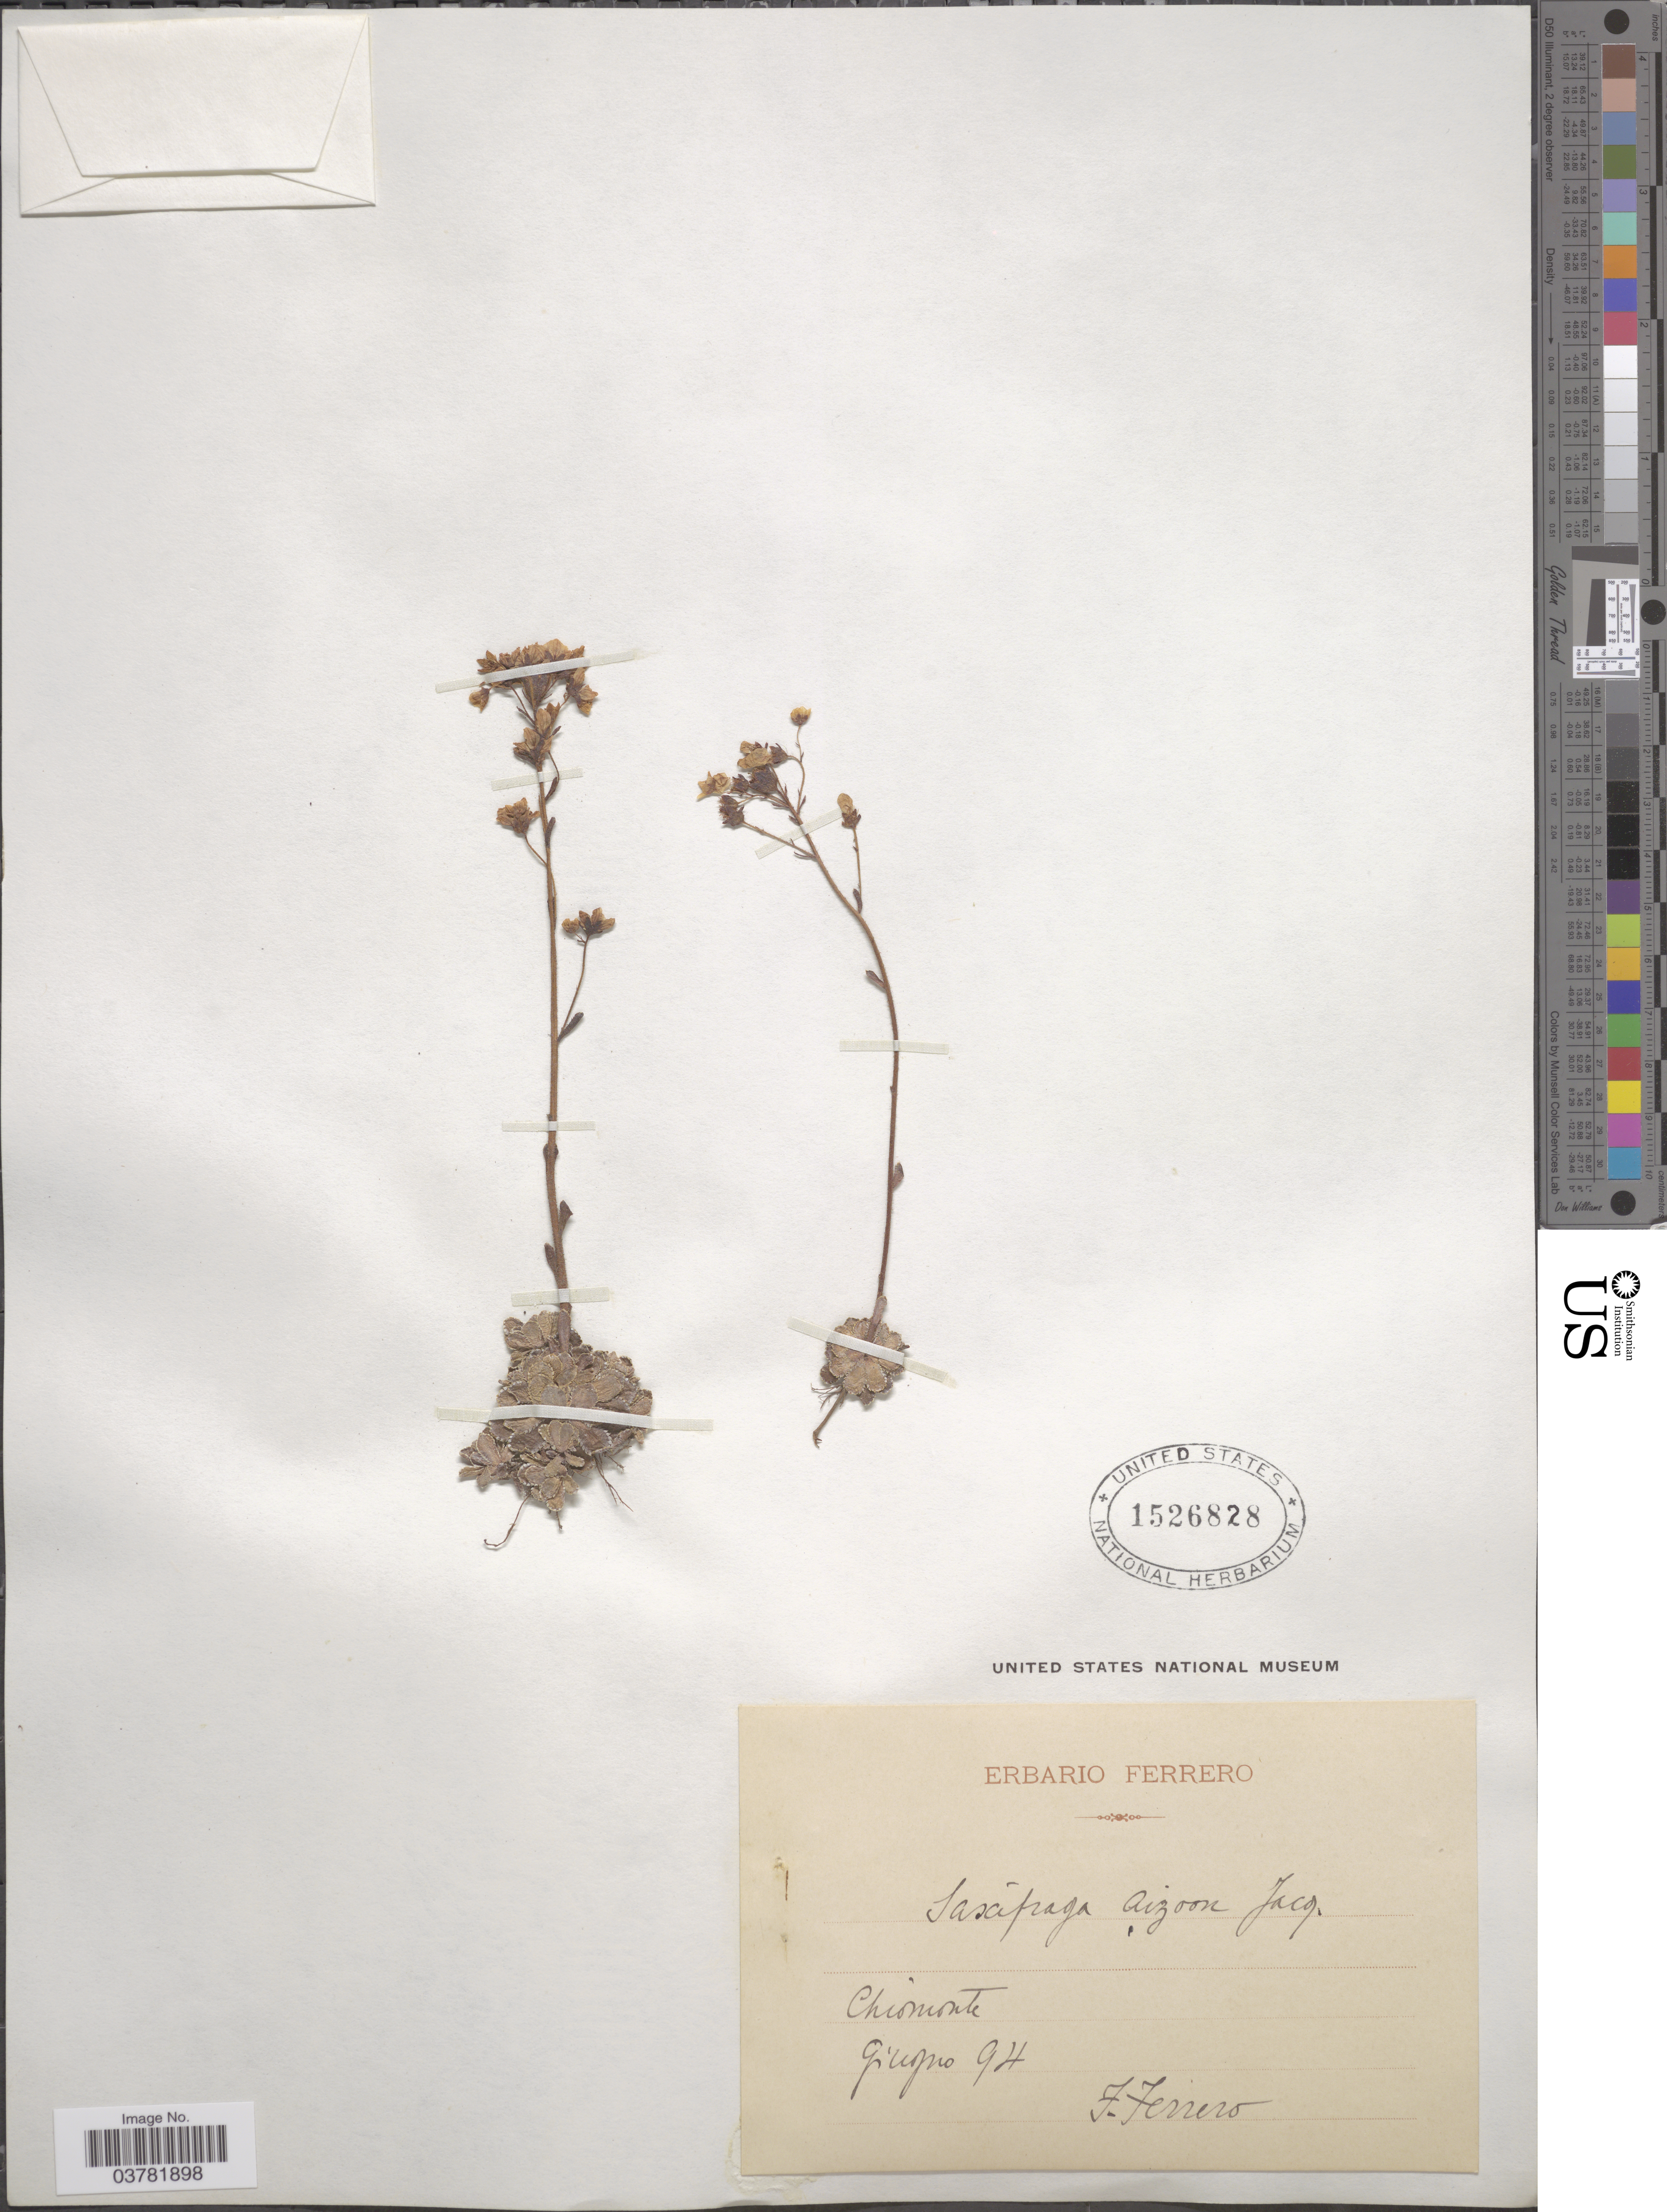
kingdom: Plantae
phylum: Tracheophyta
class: Magnoliopsida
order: Saxifragales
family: Saxifragaceae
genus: Saxifraga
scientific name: Saxifraga aizoon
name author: Jacq.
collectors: F. Ferrero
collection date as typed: Transcribed d/m/y: /6/94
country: Italy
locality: Chiomonte.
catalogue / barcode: US 1526828